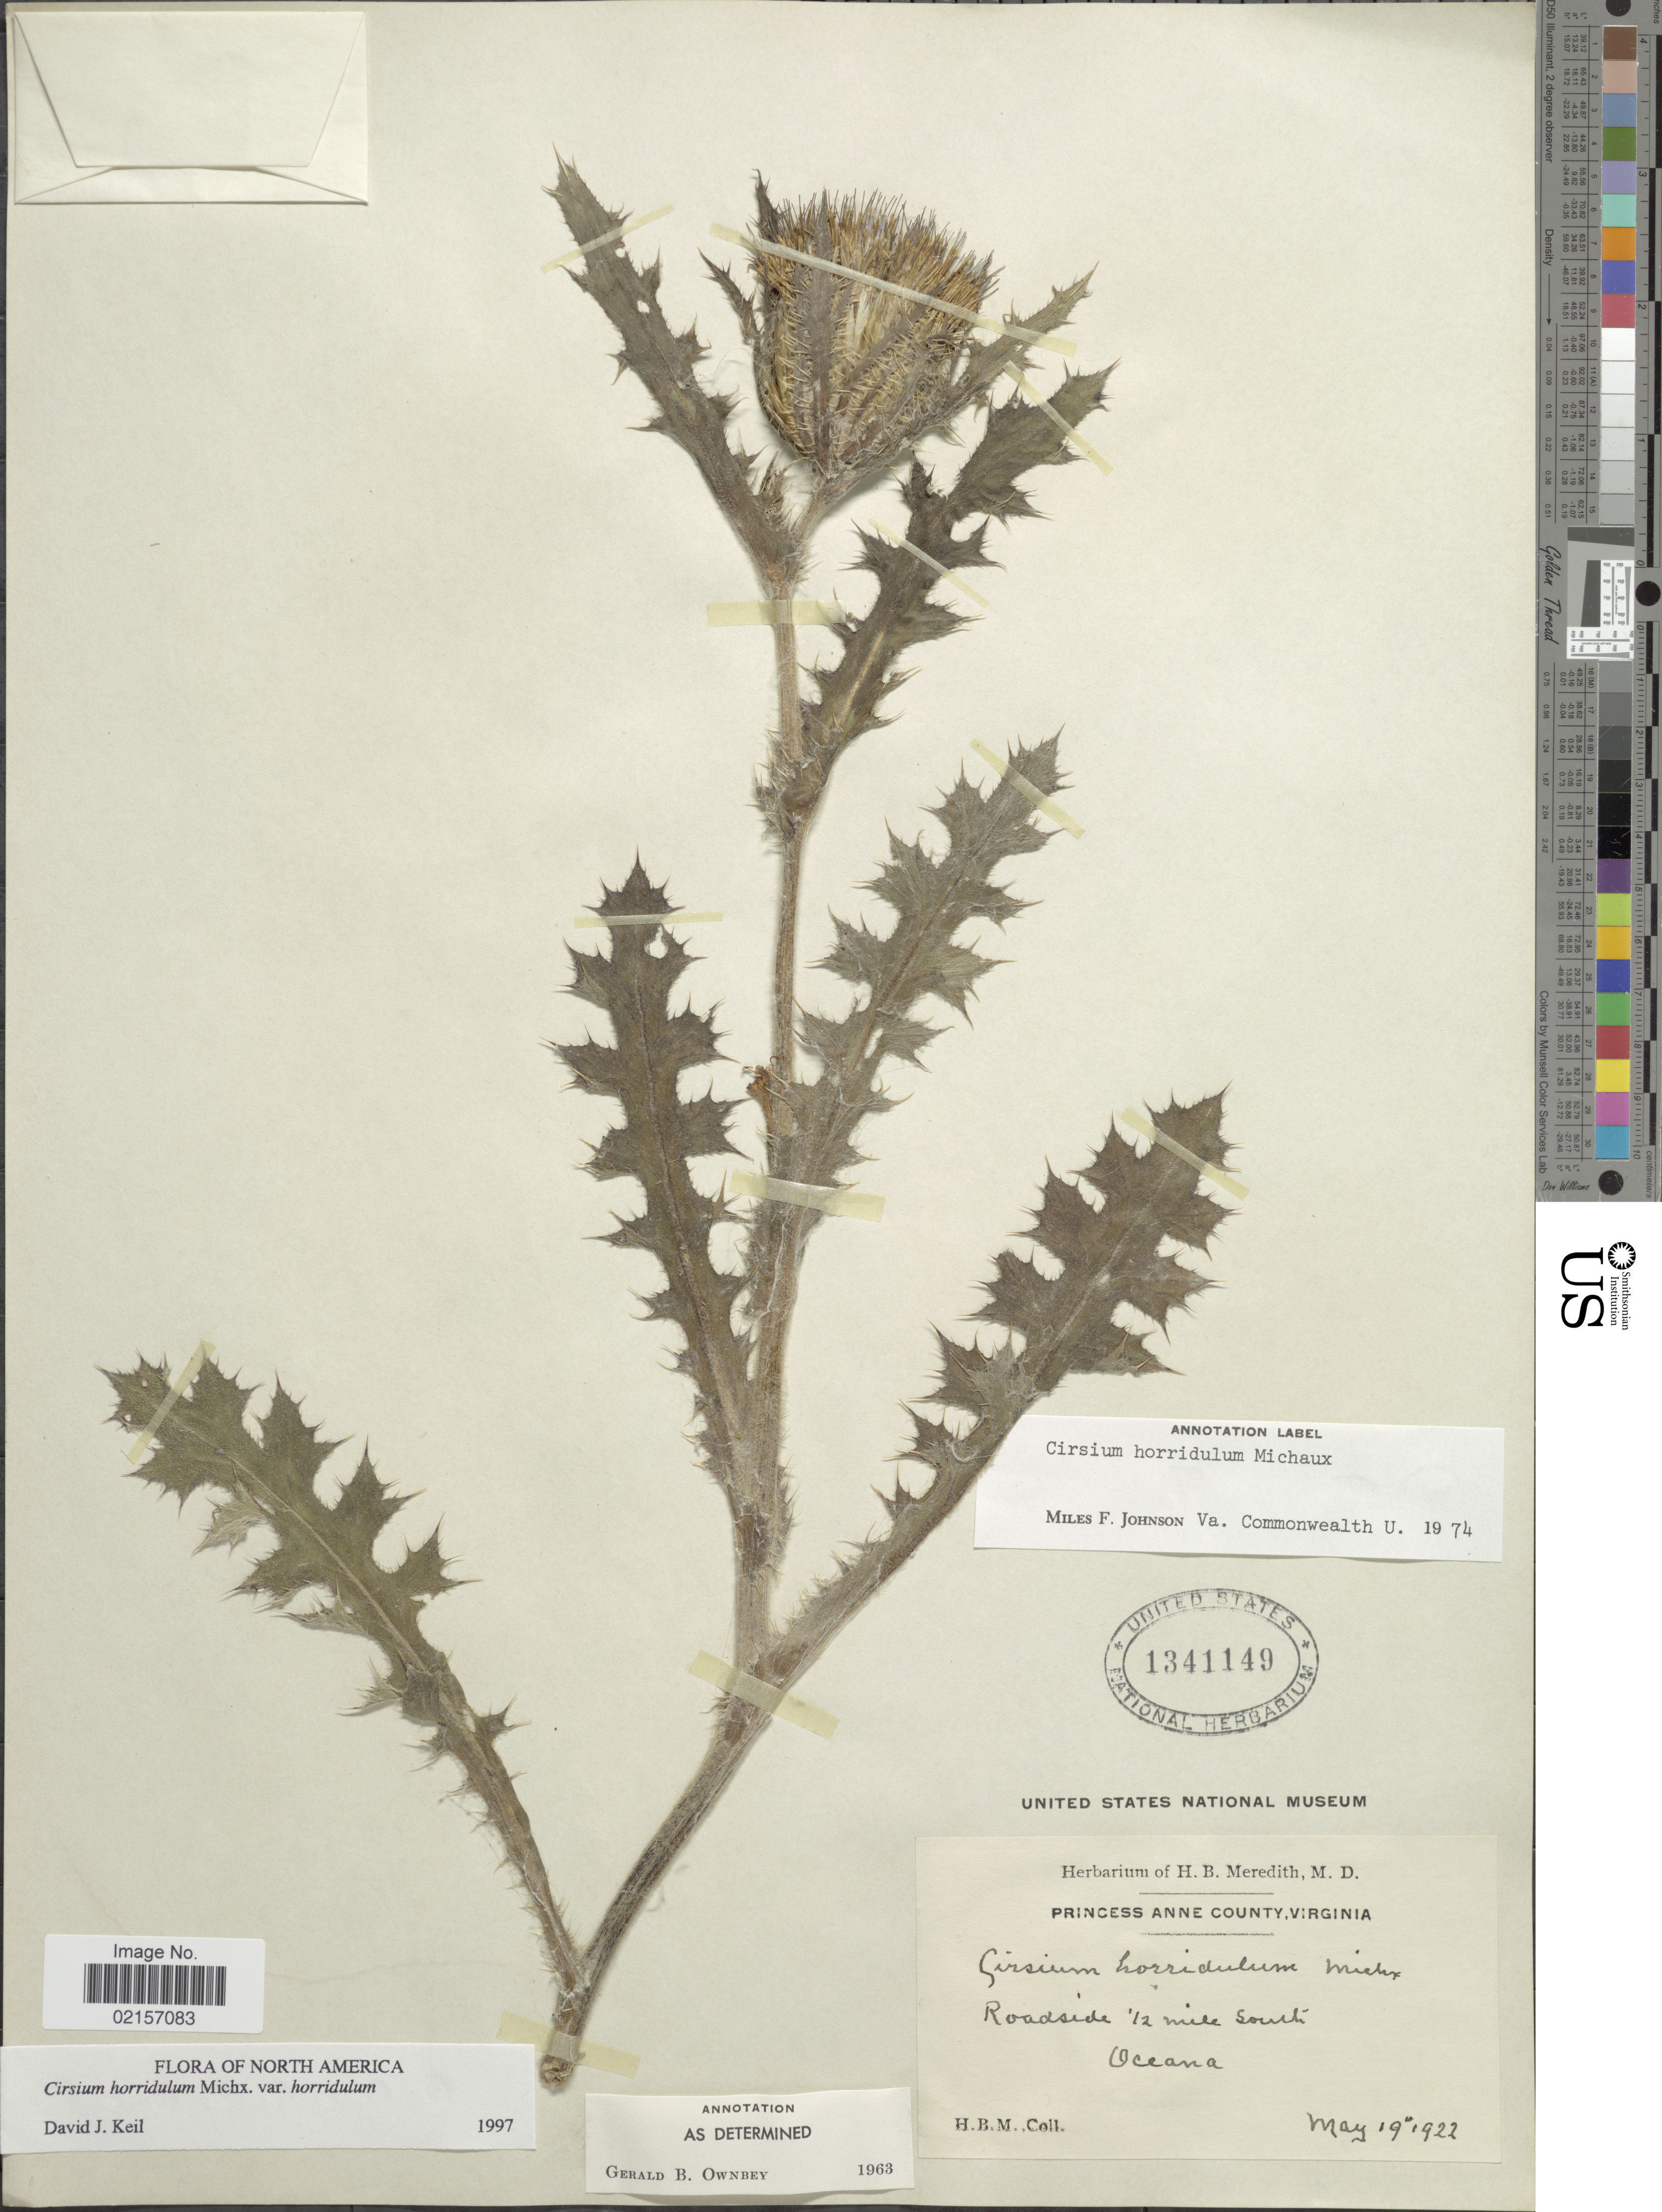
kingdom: Plantae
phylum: Tracheophyta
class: Magnoliopsida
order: Asterales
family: Asteraceae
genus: Cirsium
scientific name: Cirsium horridulum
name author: Michx.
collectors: H. Meredith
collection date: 1922-05-19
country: United States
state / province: Virginia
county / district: City of Virginia Beach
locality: Princess Anne (=historic county name)County, roadside ½mile south Oceana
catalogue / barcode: US 1341149